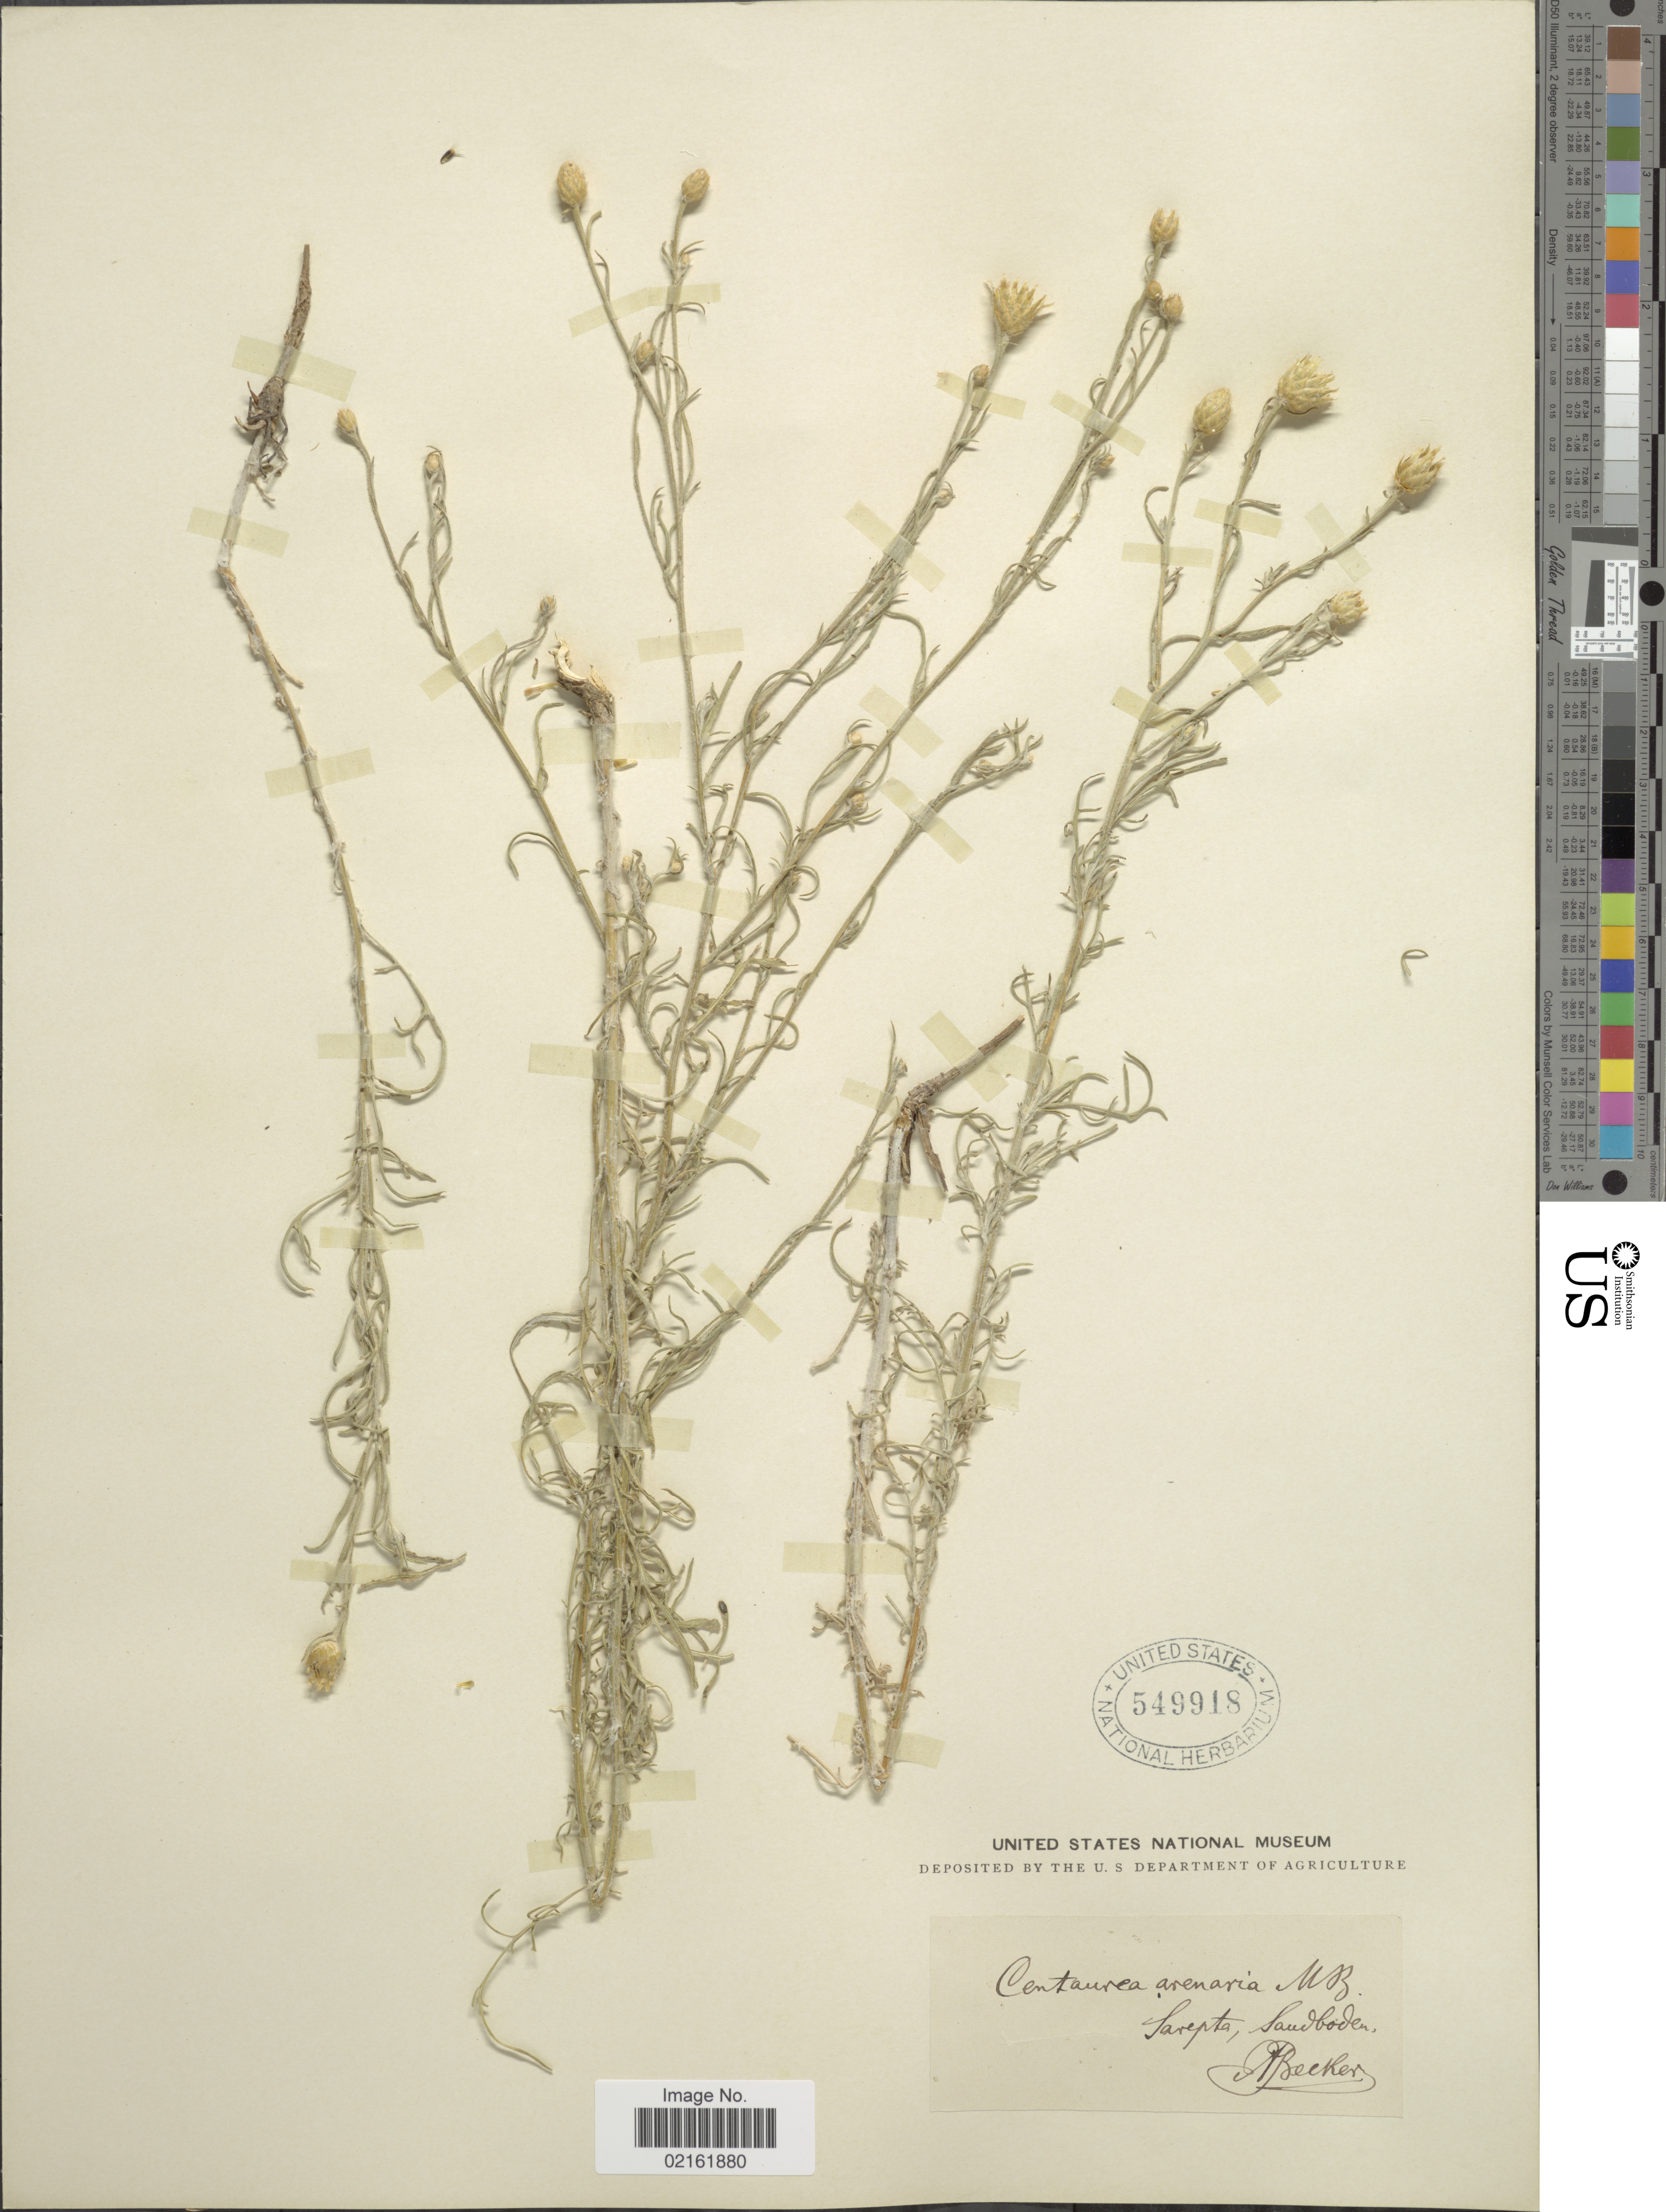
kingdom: Plantae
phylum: Tracheophyta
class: Magnoliopsida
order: Asterales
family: Asteraceae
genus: Centaurea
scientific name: Centaurea arenaria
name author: M. Bieb.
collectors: -. Becker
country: Russian Federation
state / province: Volgograd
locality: Sarepta, Sandboden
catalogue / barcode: US 549918